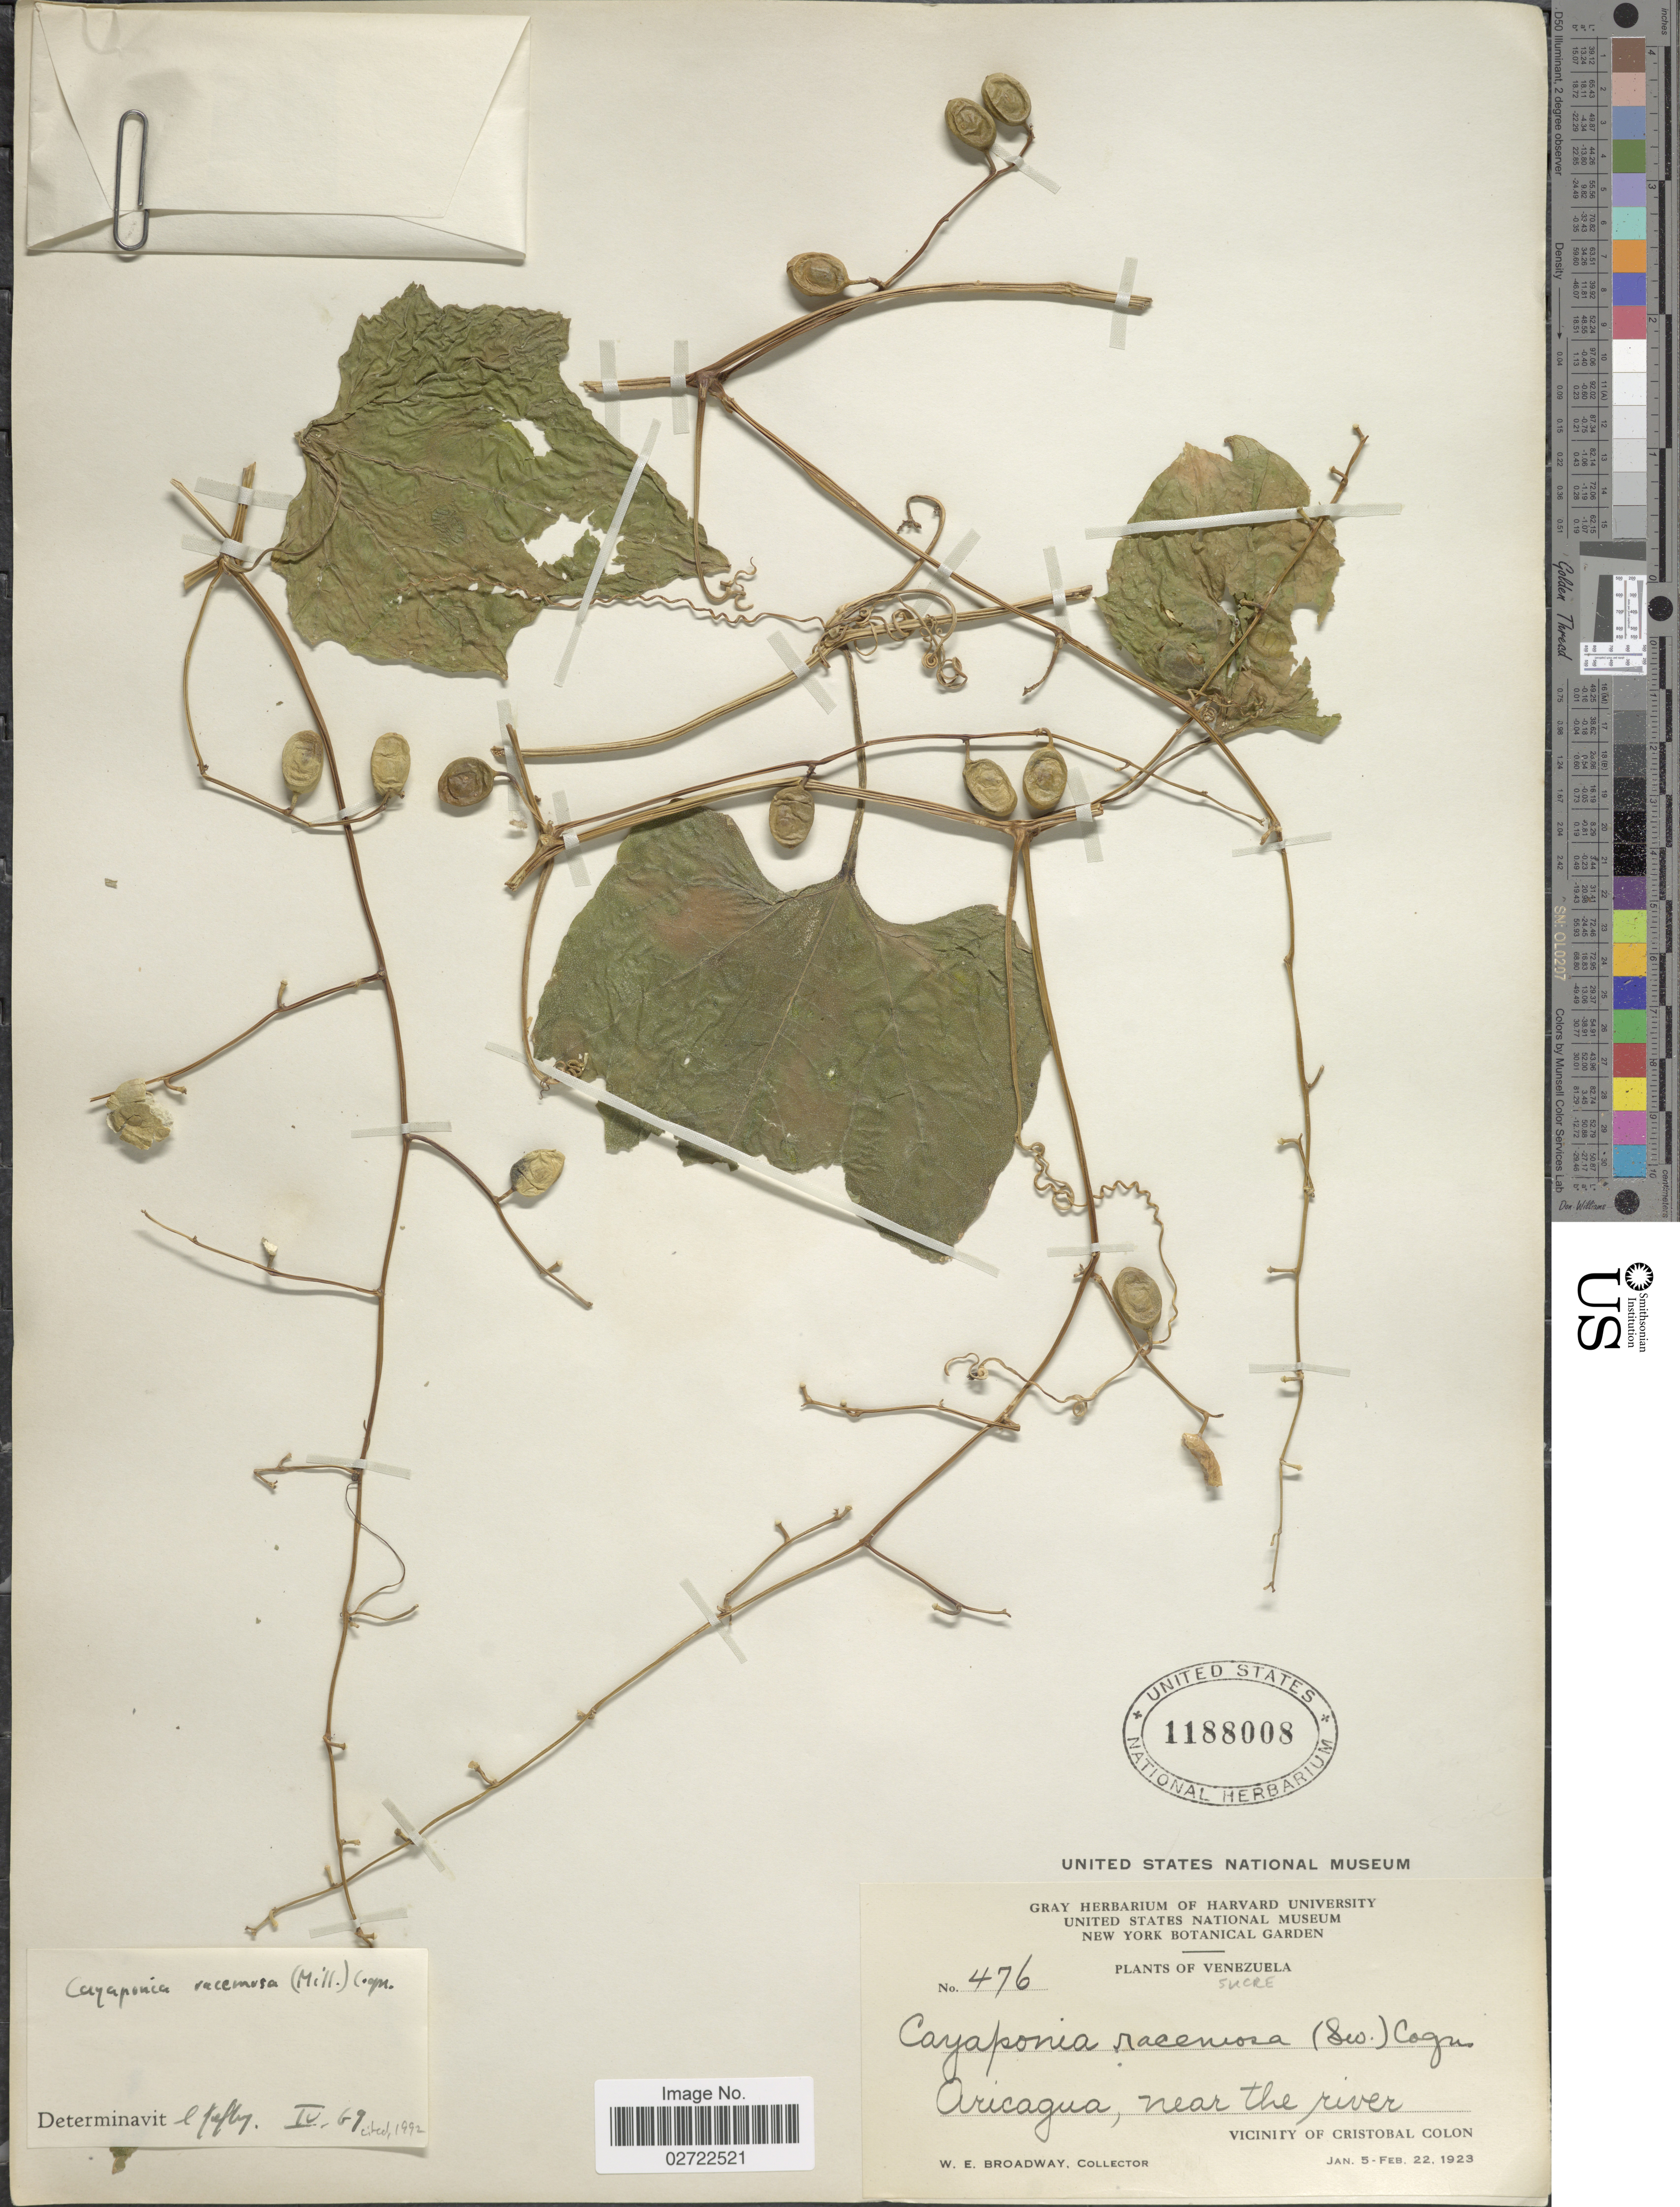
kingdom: Plantae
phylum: Tracheophyta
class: Magnoliopsida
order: Cucurbitales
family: Cucurbitaceae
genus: Cayaponia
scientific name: Cayaponia racemosa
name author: (Mill.) Cogn.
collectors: W. E. Broadway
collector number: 476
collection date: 1923-01-05/1923-02-22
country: Venezuela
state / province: Sucre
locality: Aricagua, near the river. Vicinitiy of Cristobal Colon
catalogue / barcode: US 1188008